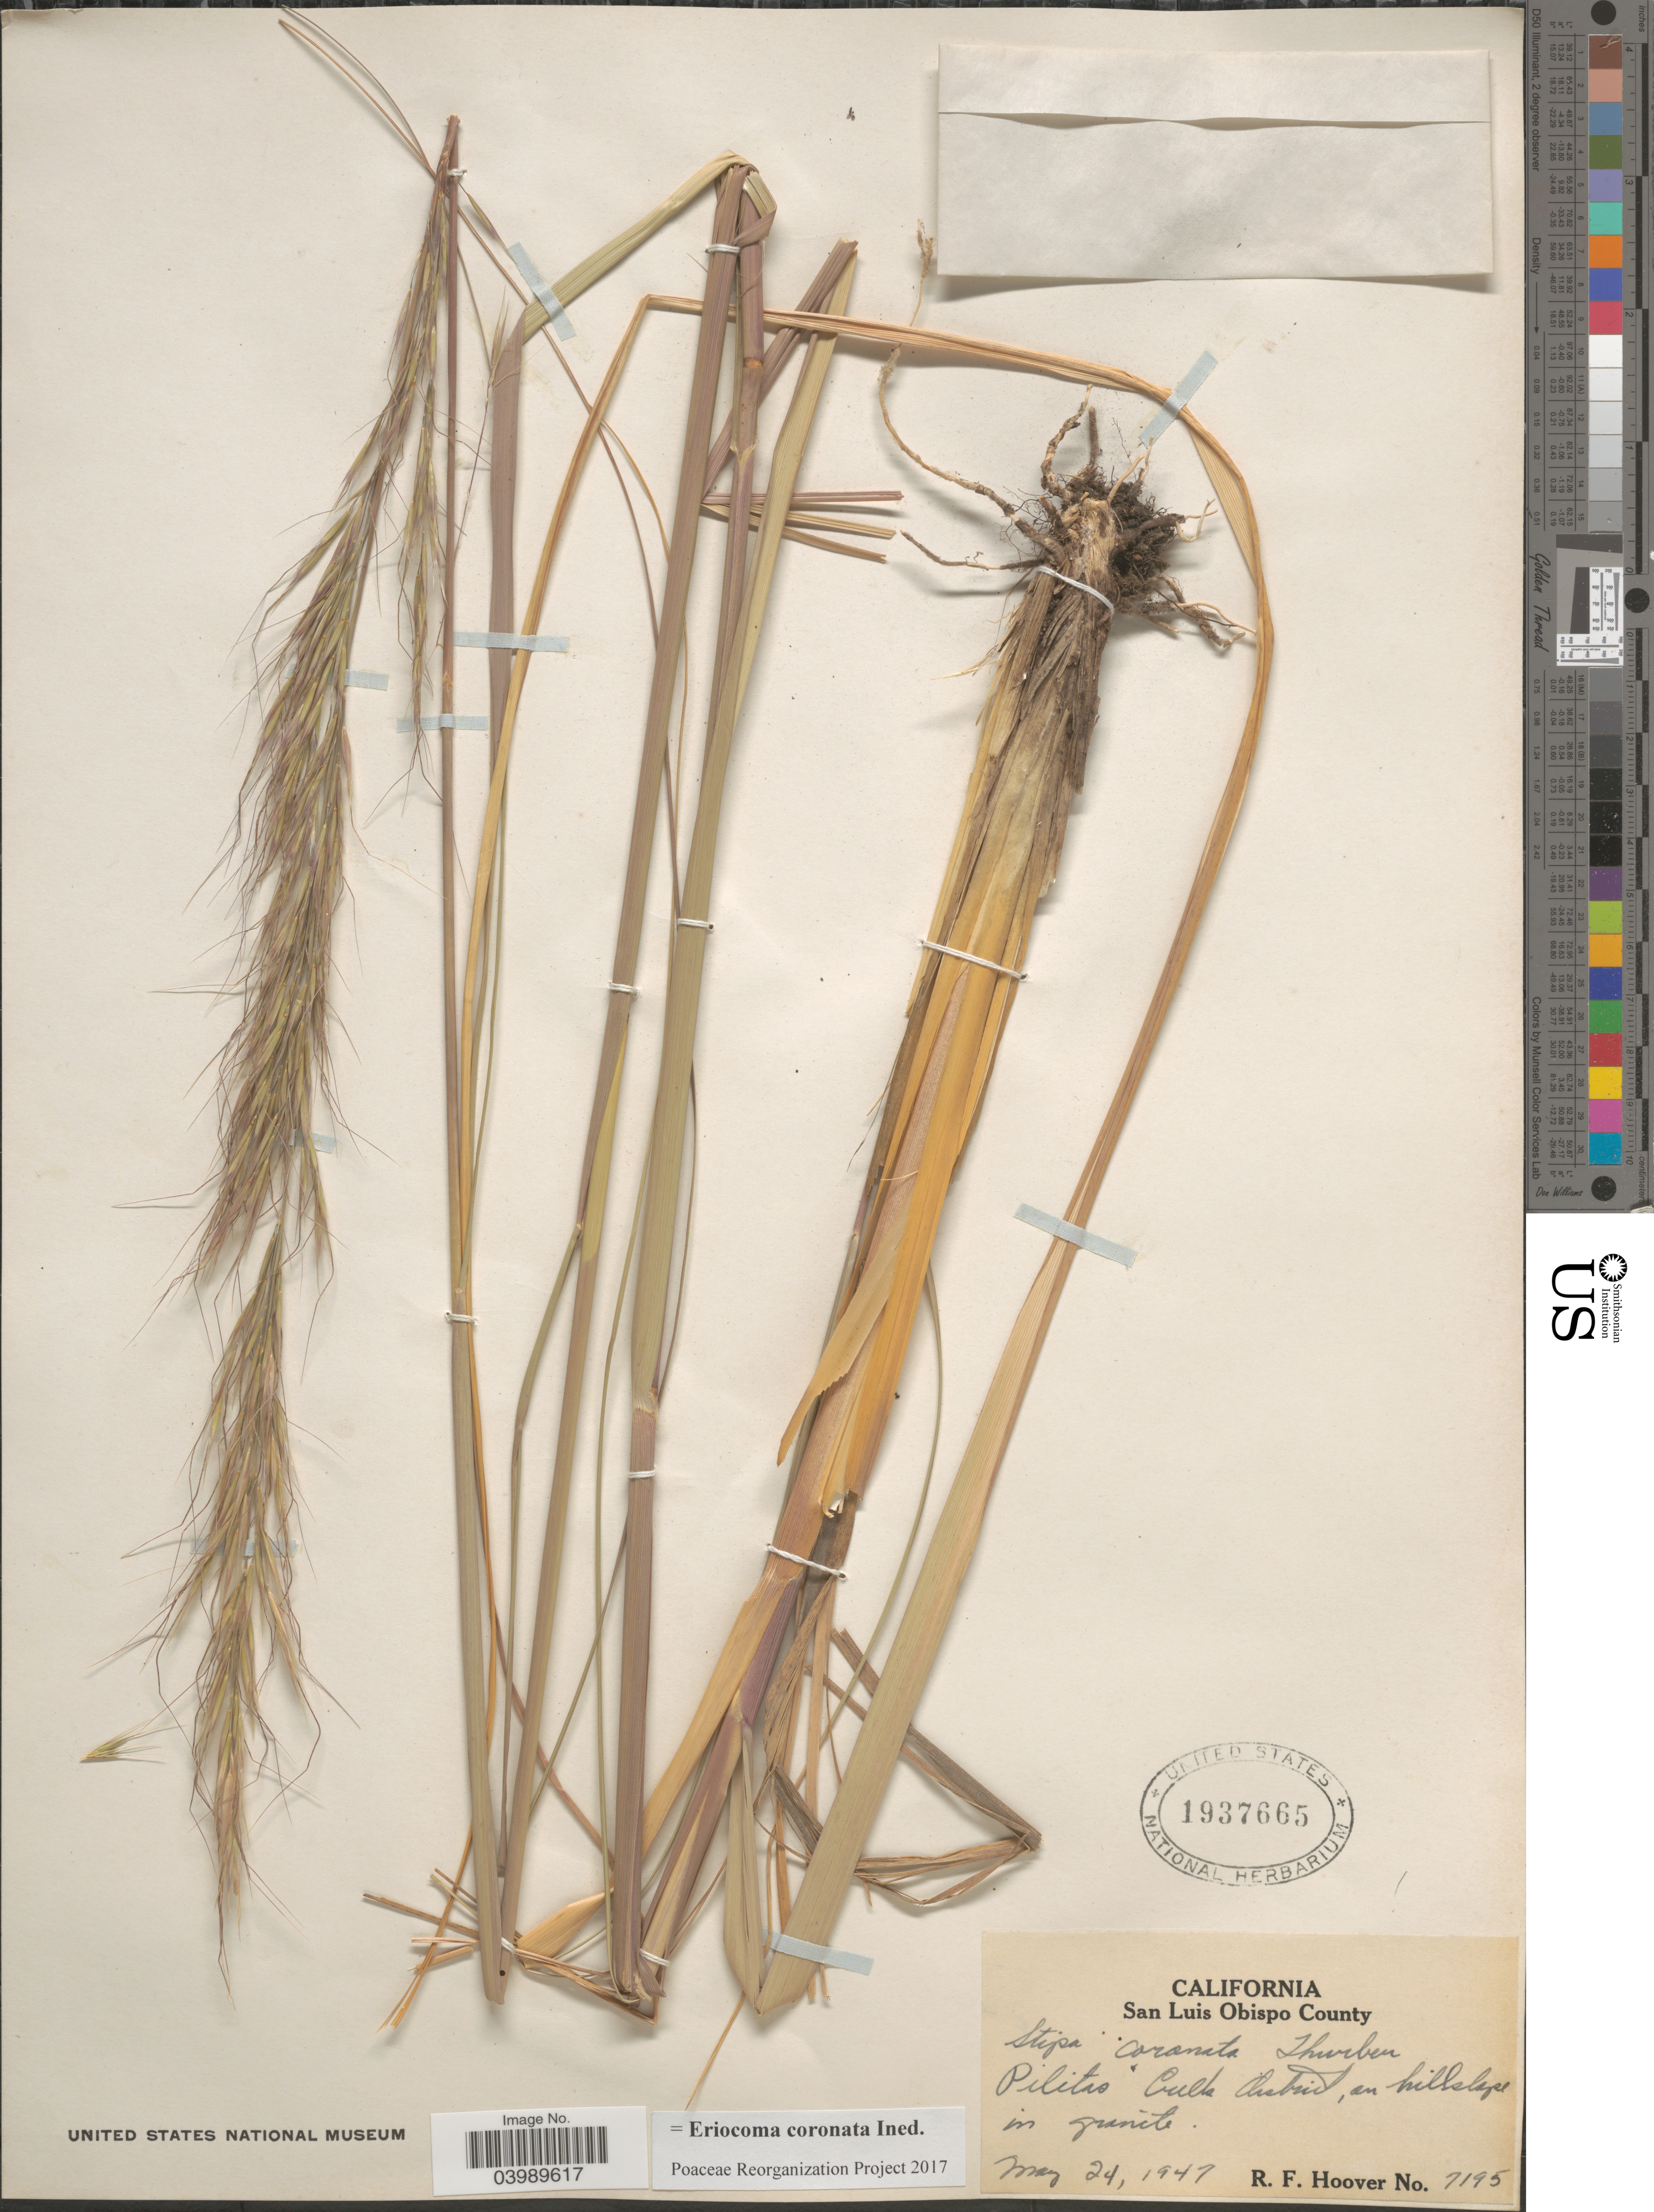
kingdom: Plantae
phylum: Tracheophyta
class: Liliopsida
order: Poales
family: Poaceae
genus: Eriocoma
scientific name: Eriocoma coronata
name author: (Thurb.) Romasch.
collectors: R. F. Hoover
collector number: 7195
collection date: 1947-05-24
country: United States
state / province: California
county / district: San Luis Obispo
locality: San Luis Obispo County. Pilitas Creek District, on hillslope in granite.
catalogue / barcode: US 1937665